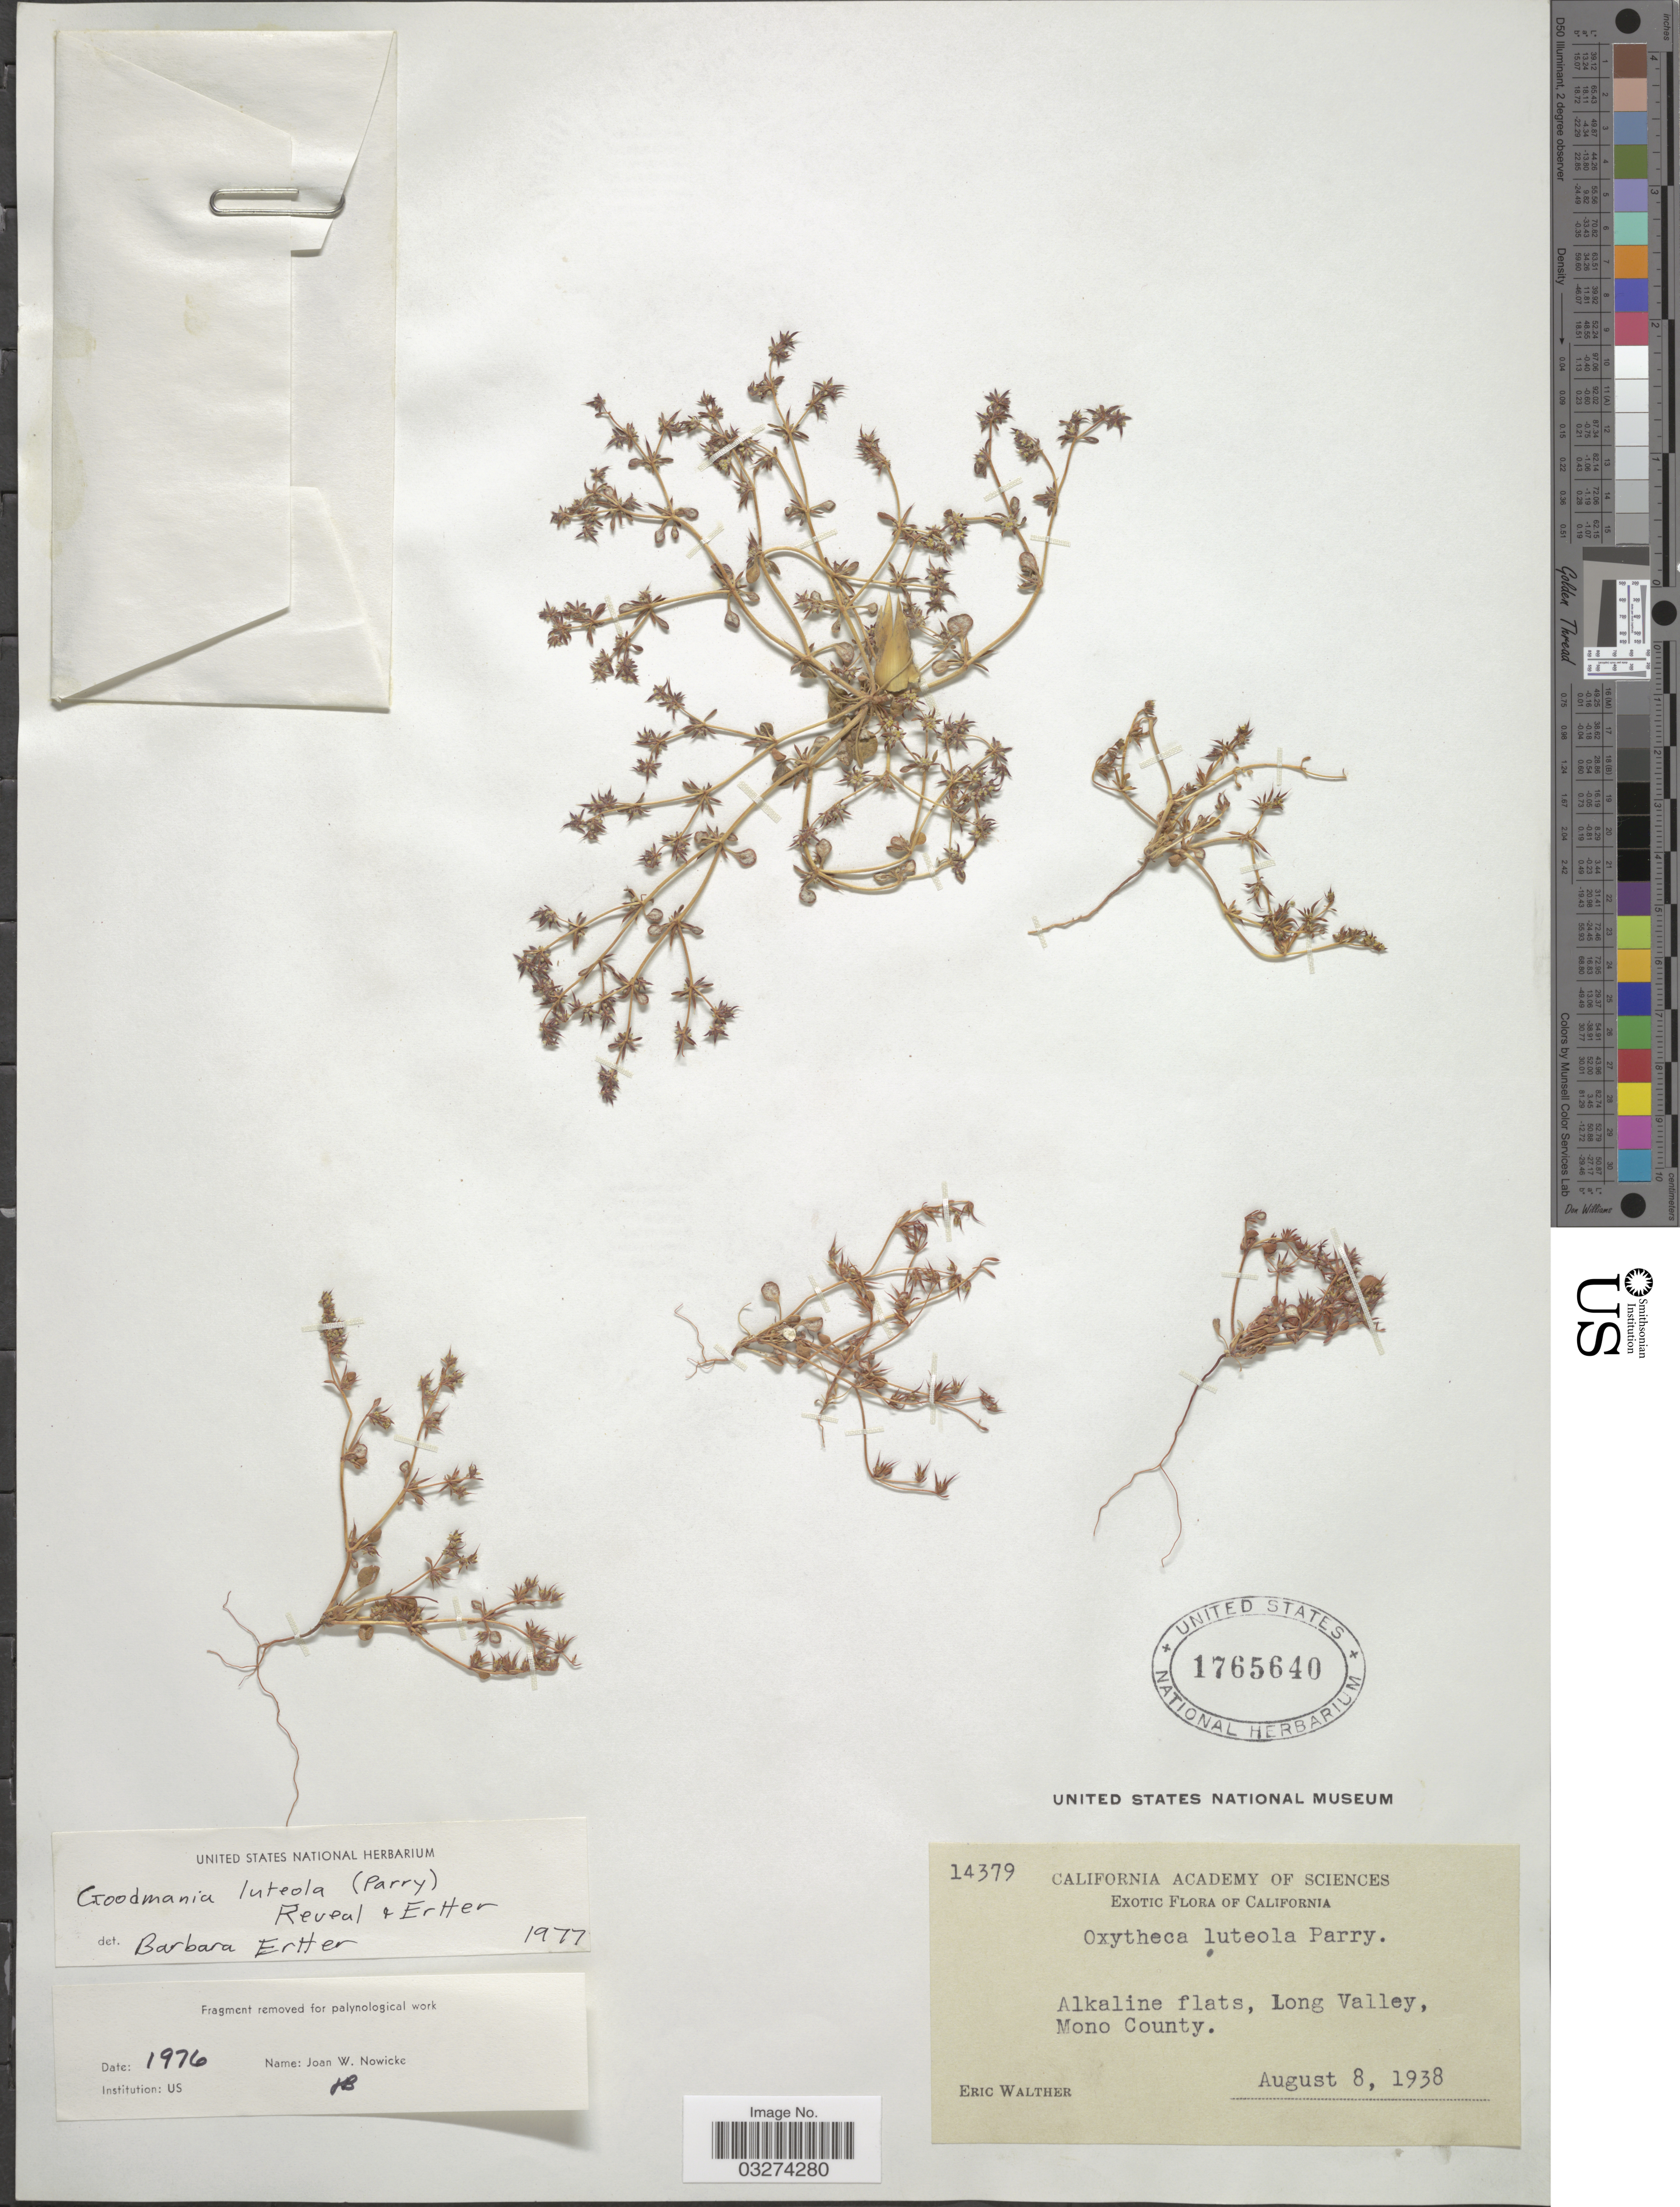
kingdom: Plantae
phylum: Tracheophyta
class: Magnoliopsida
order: Caryophyllales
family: Polygonaceae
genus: Goodmania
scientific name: Goodmania luteola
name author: (Parry) Reveal & Ertter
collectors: E. Walther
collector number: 14379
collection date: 1938-08-08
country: United States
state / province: California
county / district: Mono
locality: Alkaline flats, Long Valley, Mono County.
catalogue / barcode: US 1765640